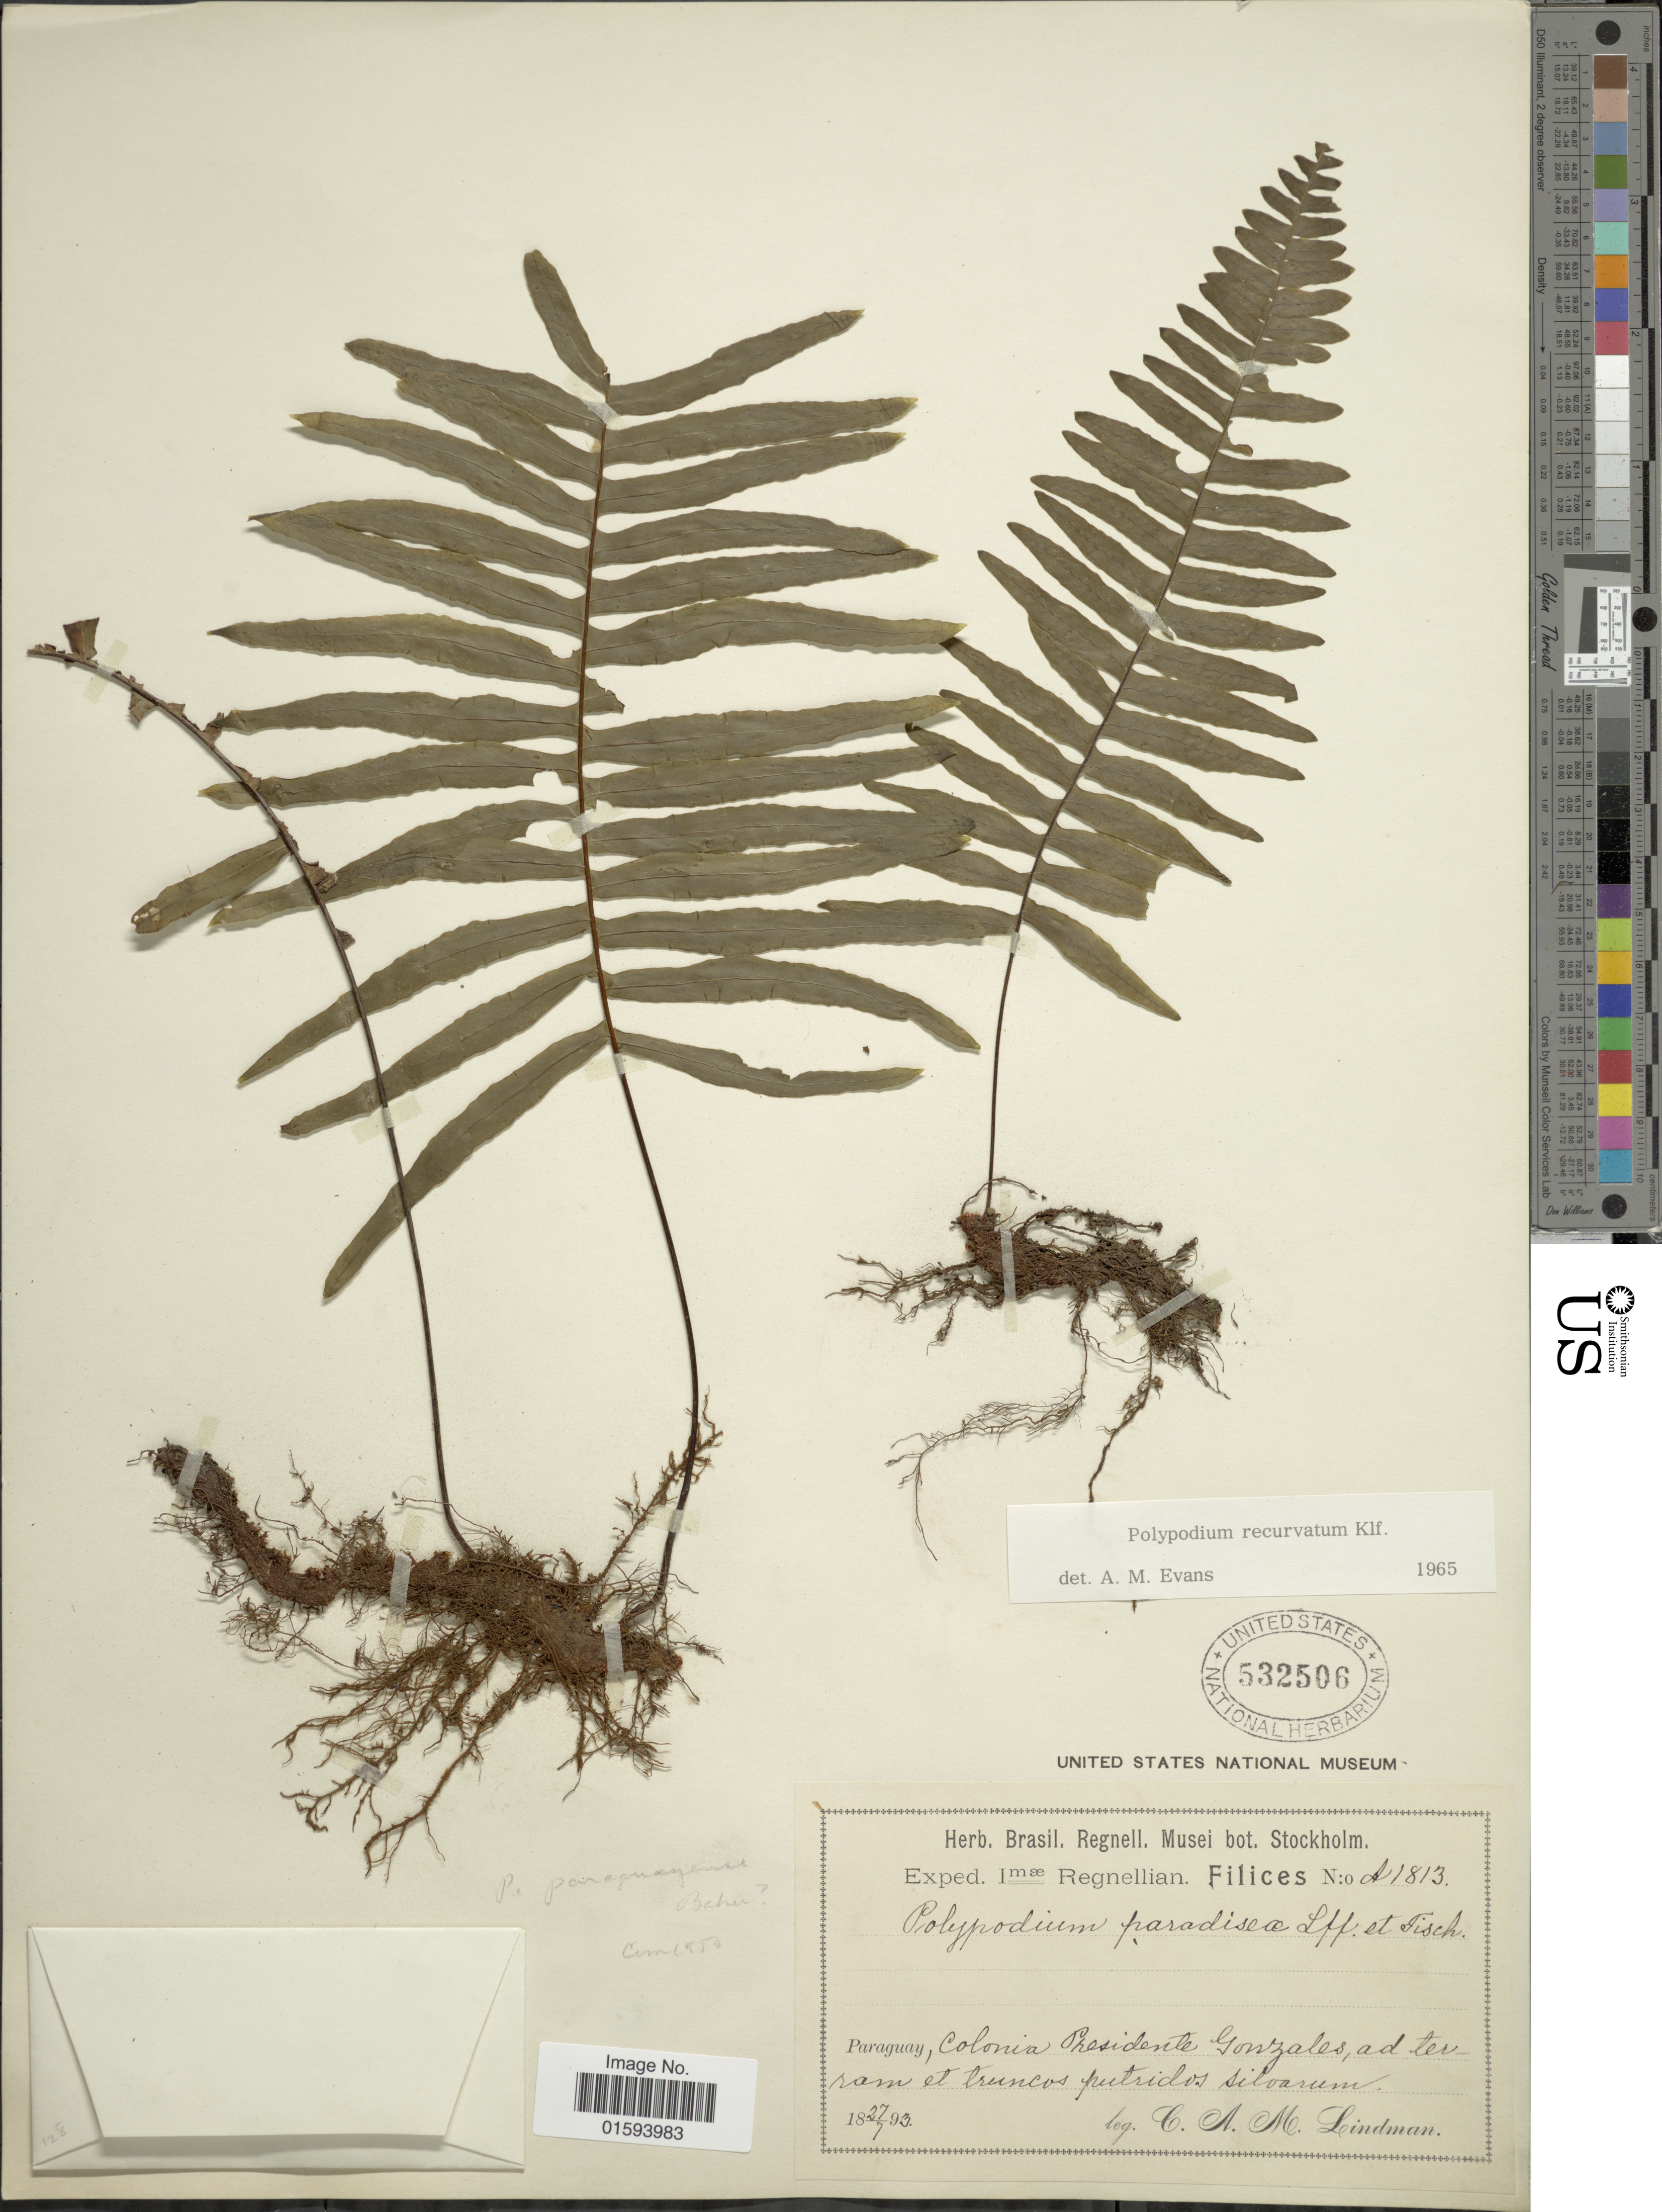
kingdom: Plantae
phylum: Tracheophyta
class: Polypodiopsida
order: Polypodiales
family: Polypodiaceae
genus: Pecluma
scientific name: Pecluma recurvata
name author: (Kaulf.) M.G. Price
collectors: C. A. M. Lindman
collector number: A1813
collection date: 1893-07-27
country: Paraguay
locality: Paraguay, Colonia Presidente Gonzales, ad ter ram et truncos putridos silvarum.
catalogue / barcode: US 532506